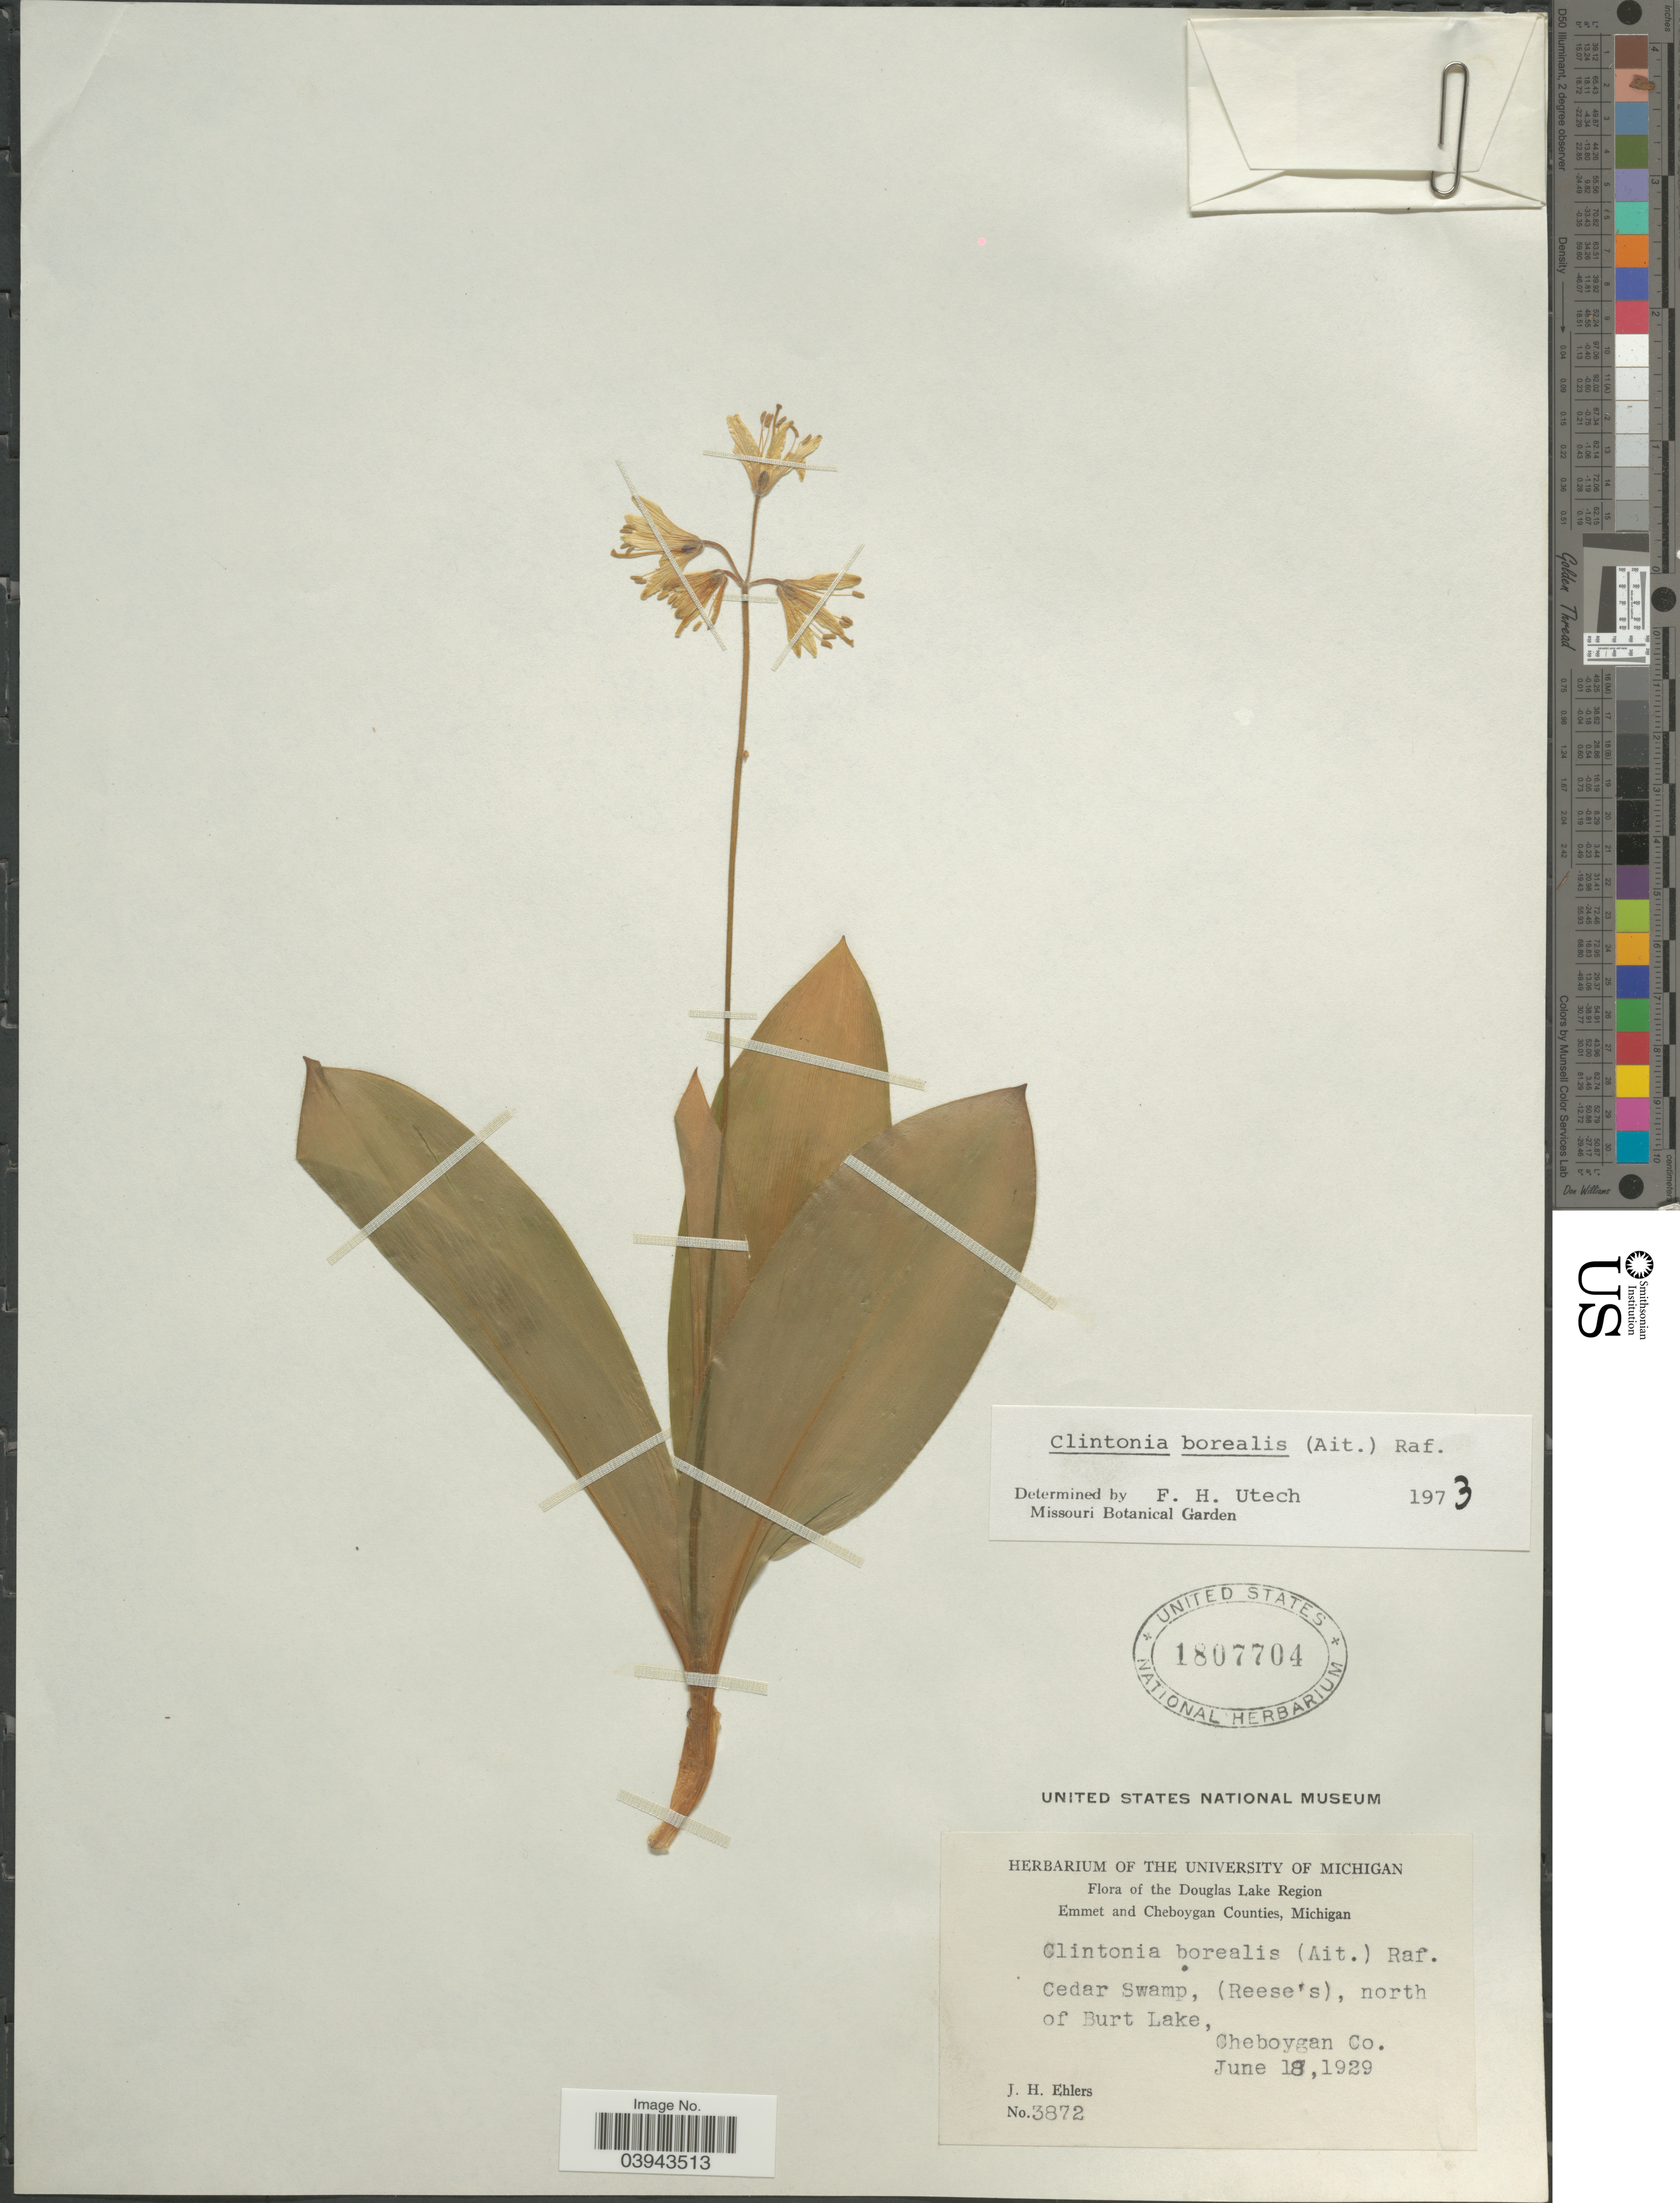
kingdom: Plantae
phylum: Tracheophyta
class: Liliopsida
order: Liliales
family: Liliaceae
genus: Clintonia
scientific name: Clintonia borealis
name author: (Aiton) Raf.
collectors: J. H. Ehlers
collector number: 3872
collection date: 1929-06-18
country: United States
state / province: Michigan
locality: The Douglas Lake Region. Cedar Swamp, (Reese's), north of Burt Lake, Cheboygan Co.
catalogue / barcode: US 1807704